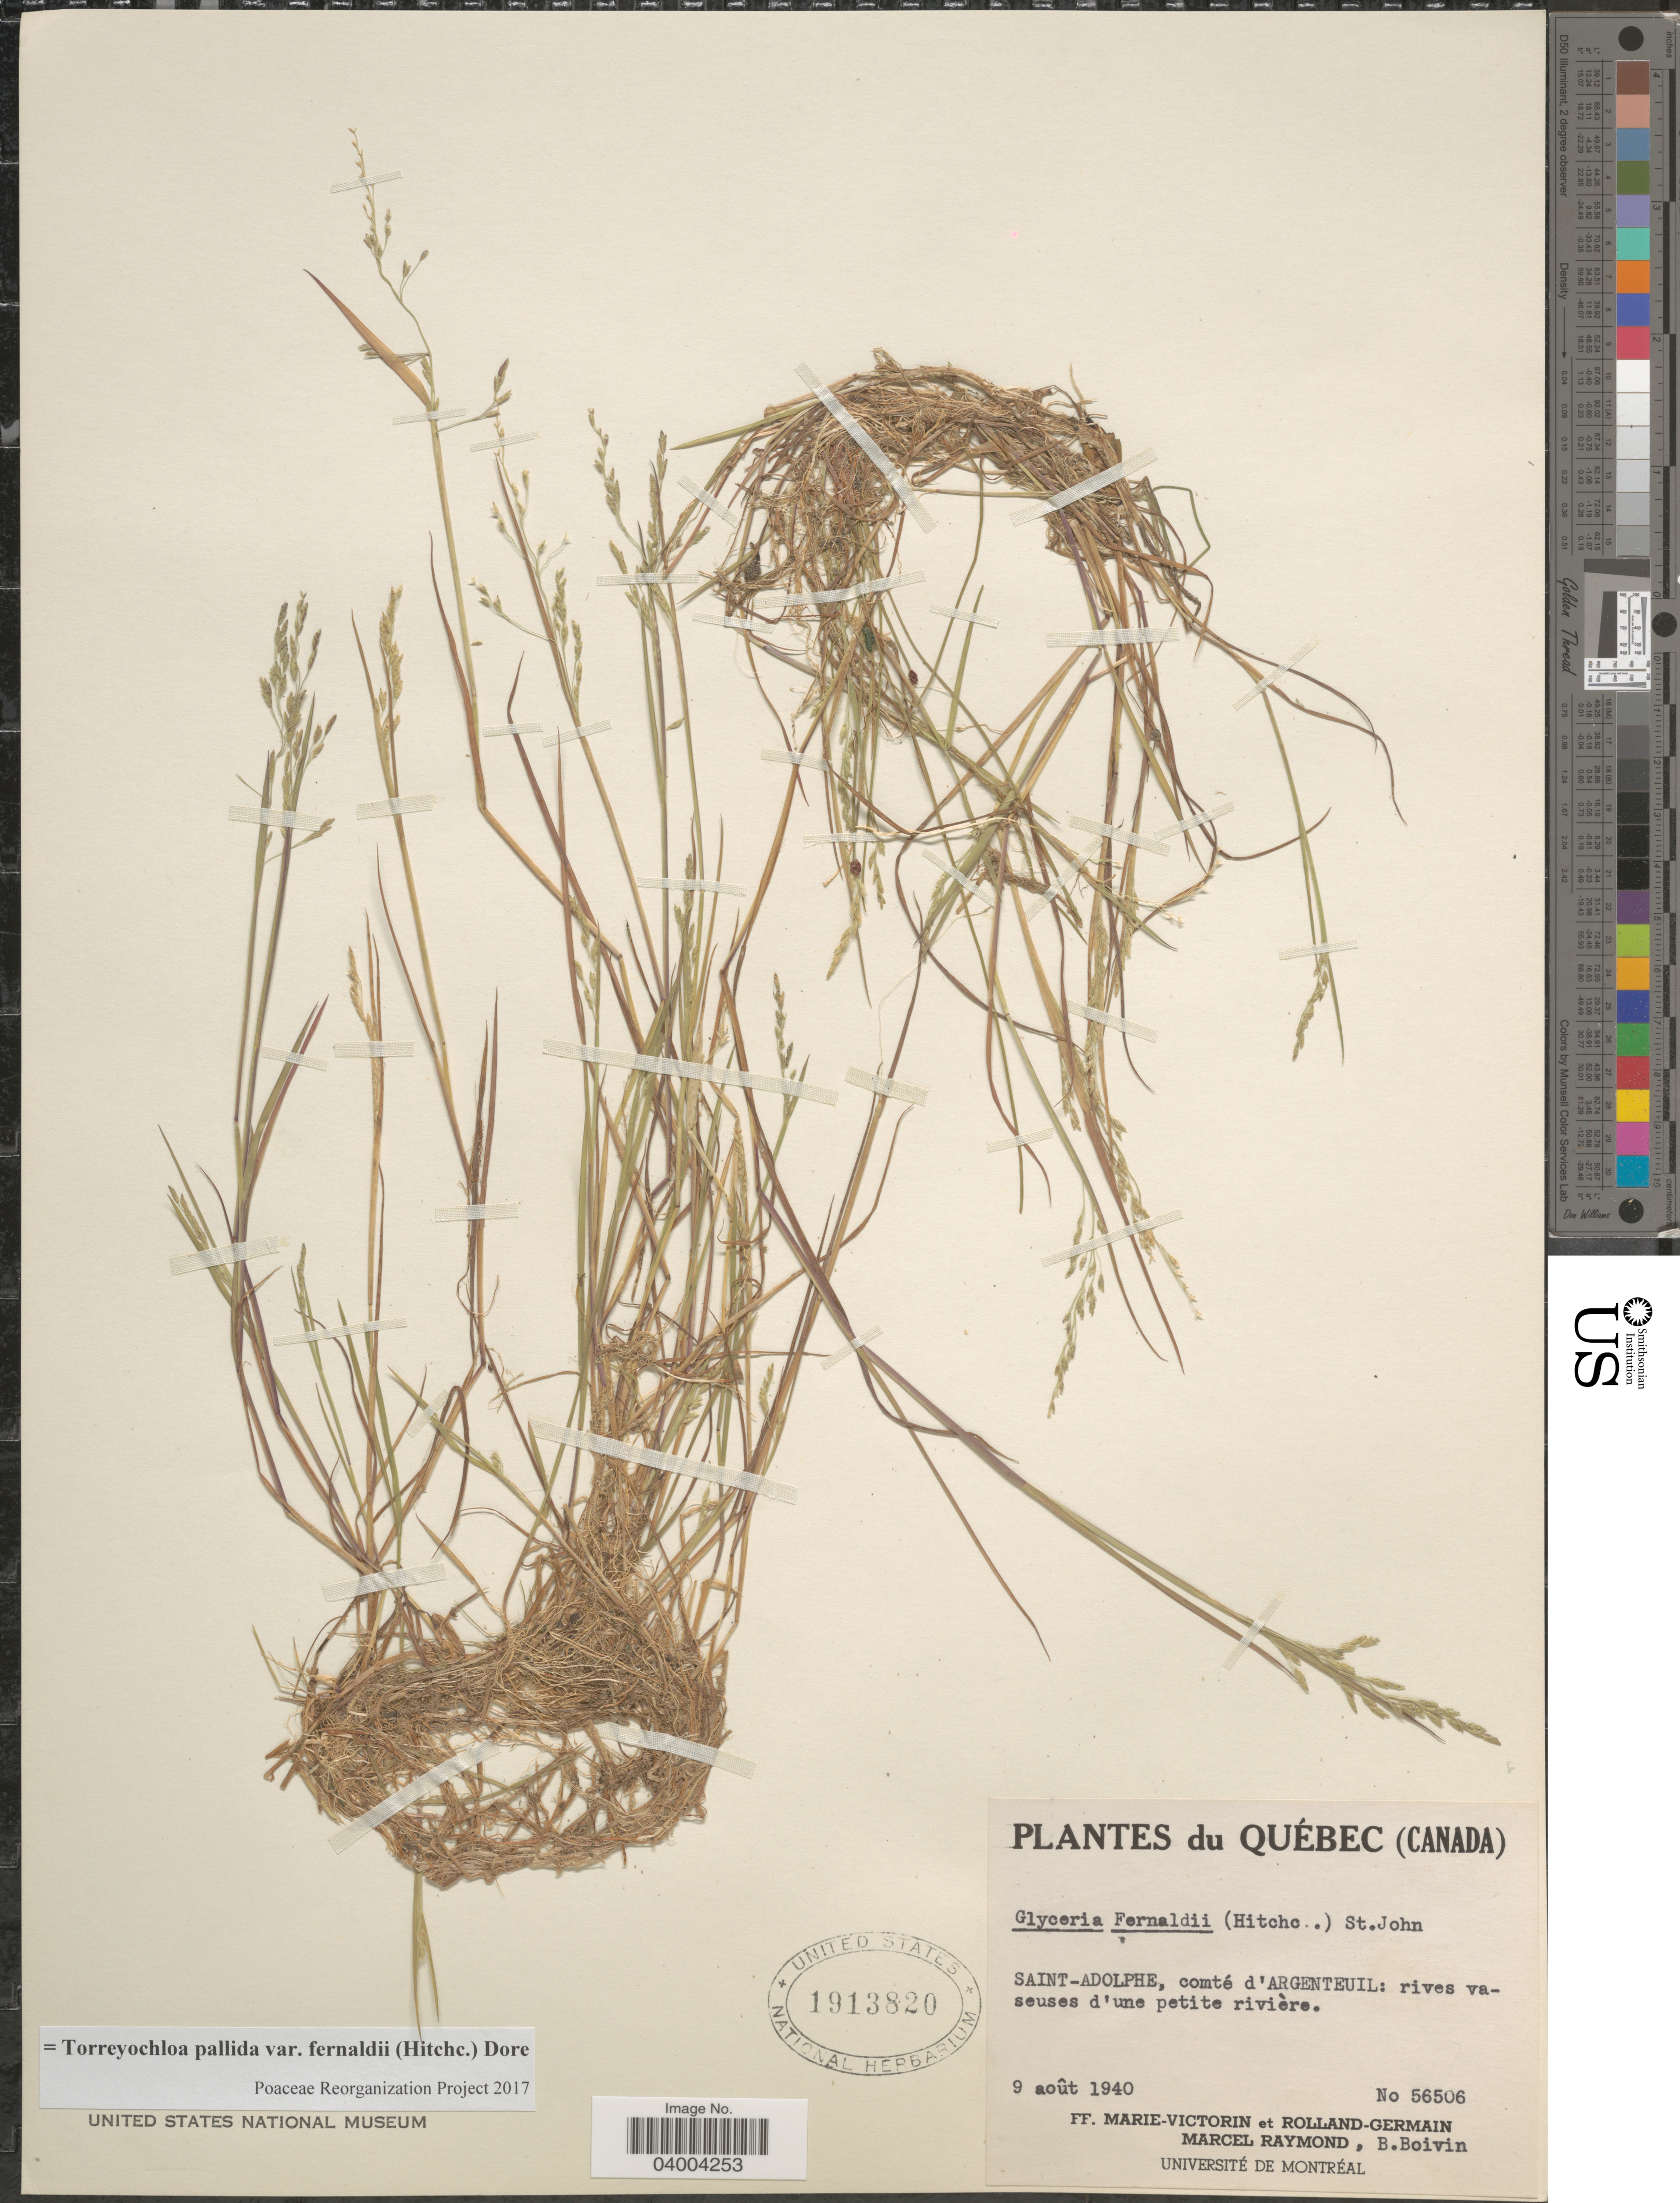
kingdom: Plantae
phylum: Tracheophyta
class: Liliopsida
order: Poales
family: Poaceae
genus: Torreyochloa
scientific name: Torreyochloa pallida var. fernaldii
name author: (Hitchc.) Dore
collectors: F. Marie-Victorin, Rolland-Germain, M. Raymond & J. R. B. Boivin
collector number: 56506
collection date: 1940-08-09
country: Canada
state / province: Quebec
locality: Saint-Adolphe, comté d' Argenteuil: rives vaseuses d' une petite rivière.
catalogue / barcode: US 1913820